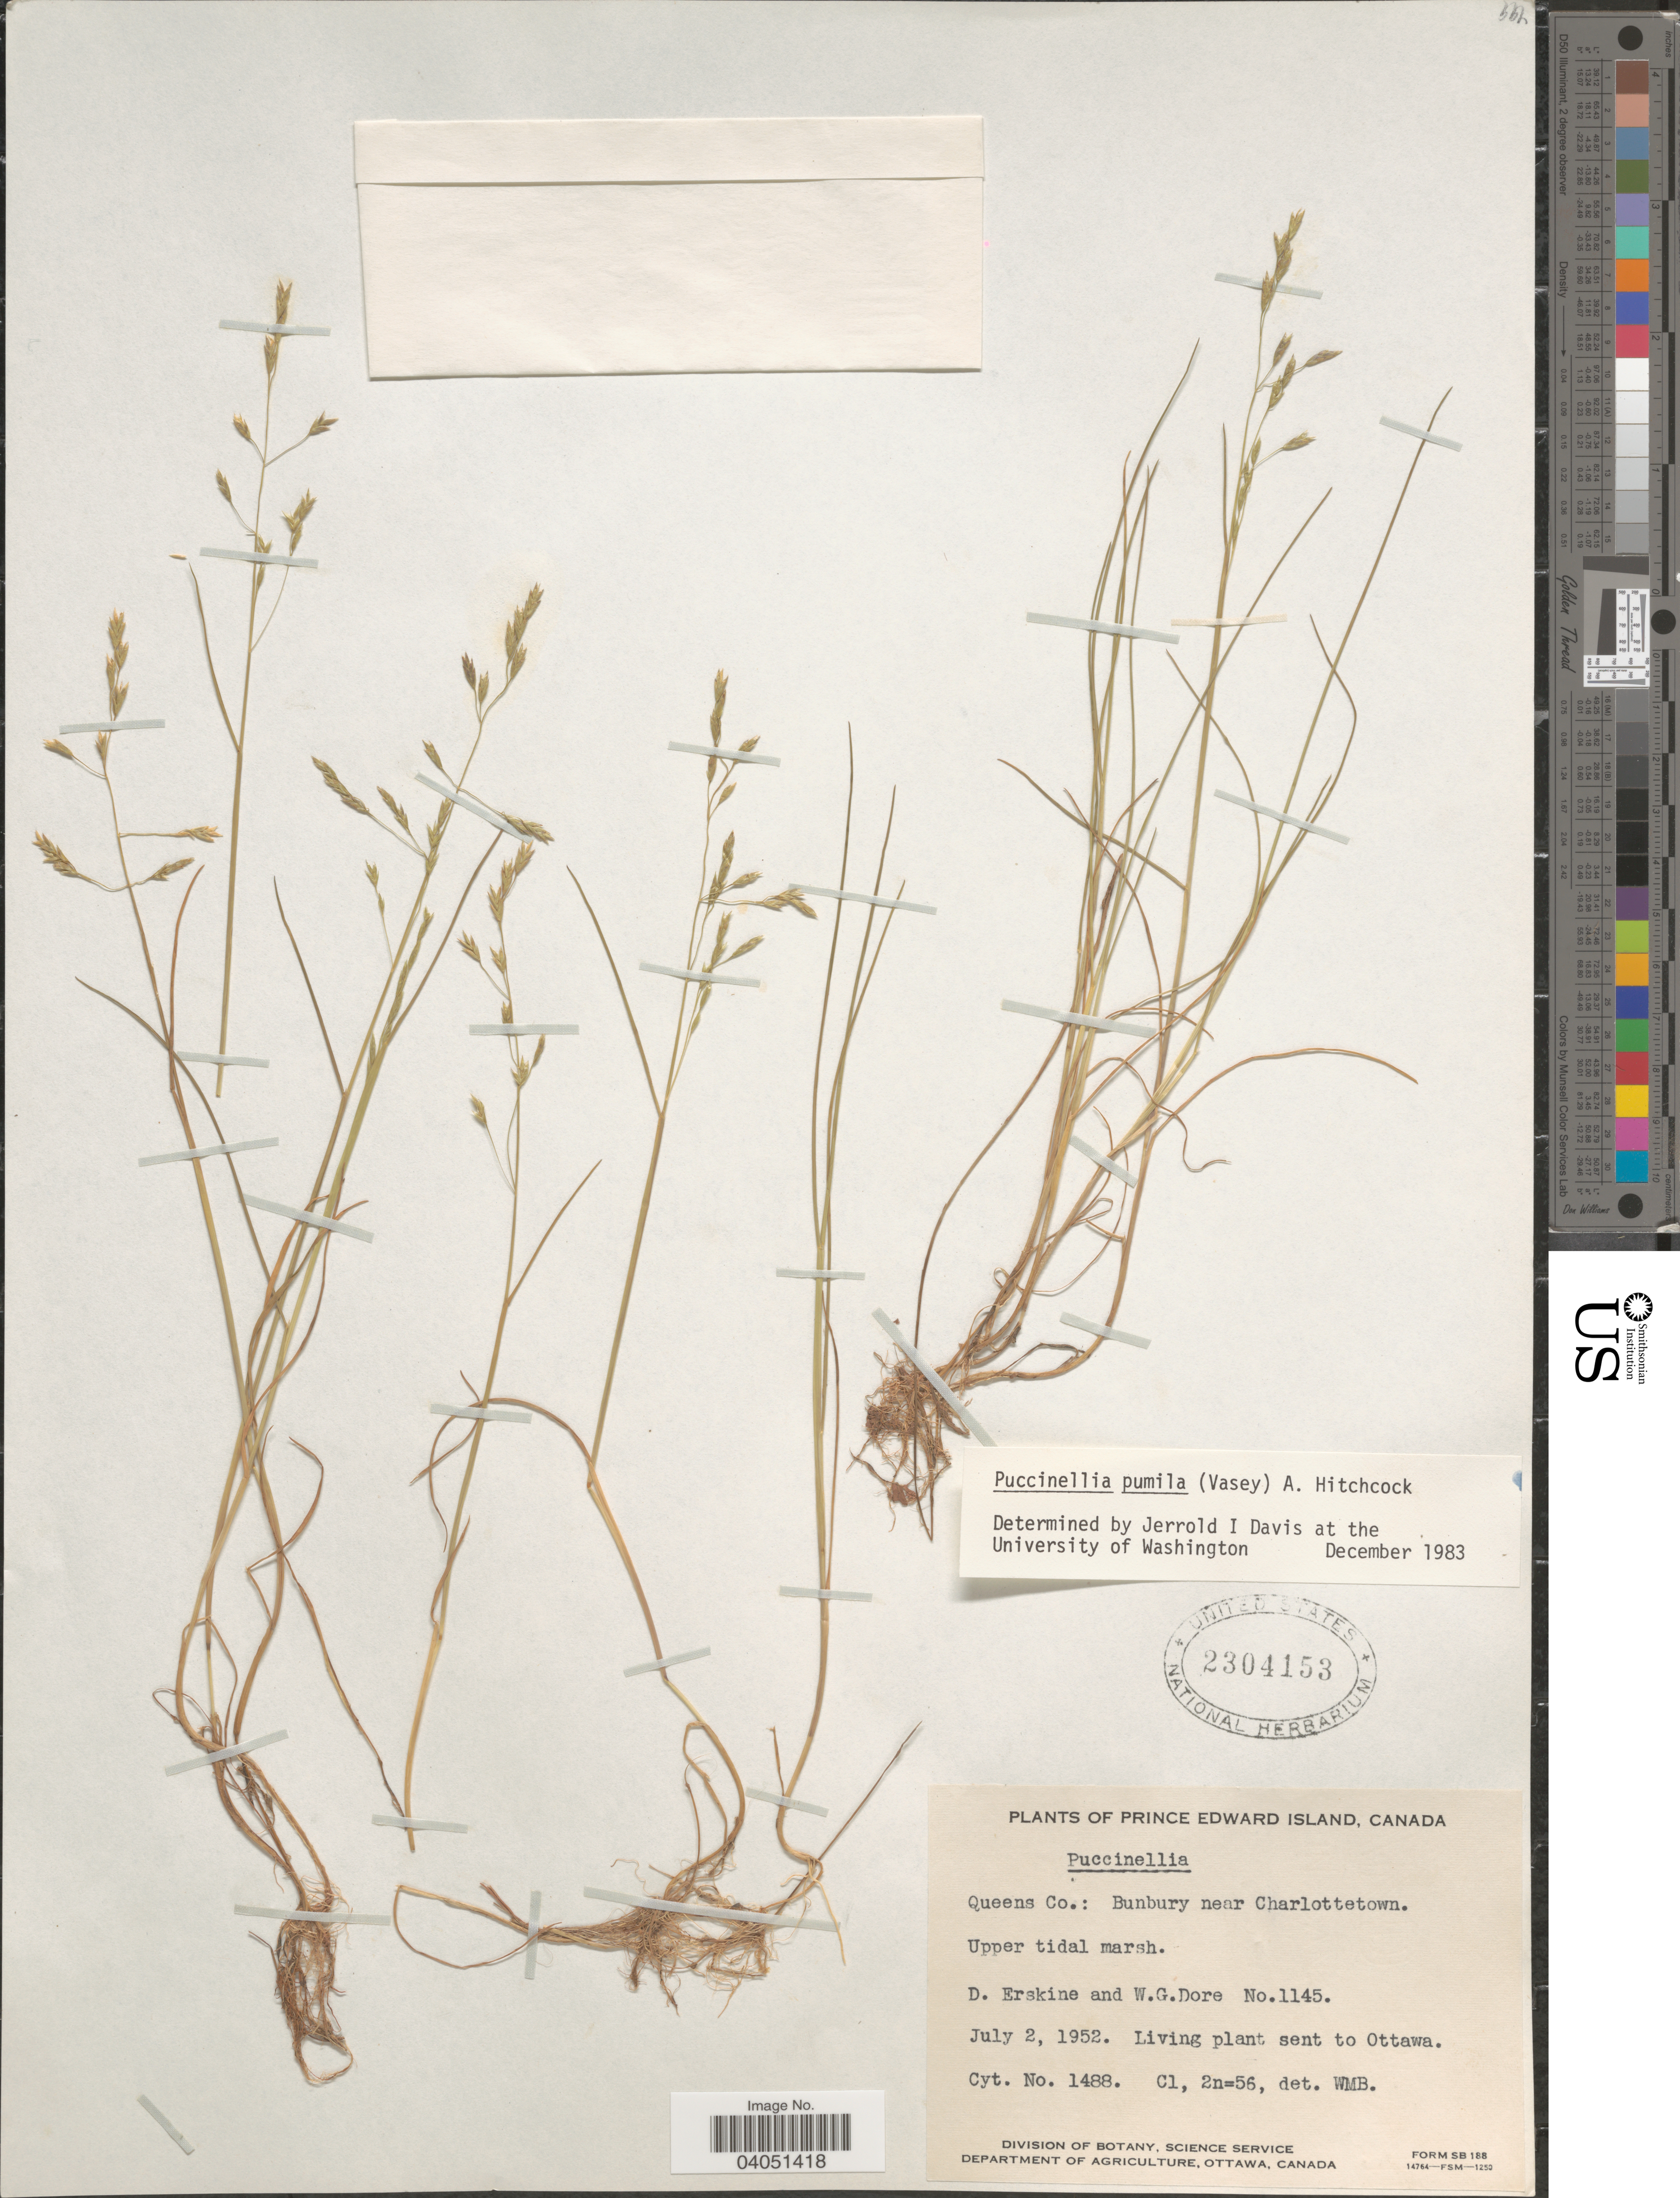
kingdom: Plantae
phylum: Tracheophyta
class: Liliopsida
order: Poales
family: Poaceae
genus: Puccinellia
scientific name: Puccinellia pumila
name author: (Vasey) Hitchc.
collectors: D. Erskine & W. Dore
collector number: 1145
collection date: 1952-07-02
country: Canada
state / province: Prince Edward Island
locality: Queens Co.: Bunbury near Charlottetown.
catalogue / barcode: US 2304153